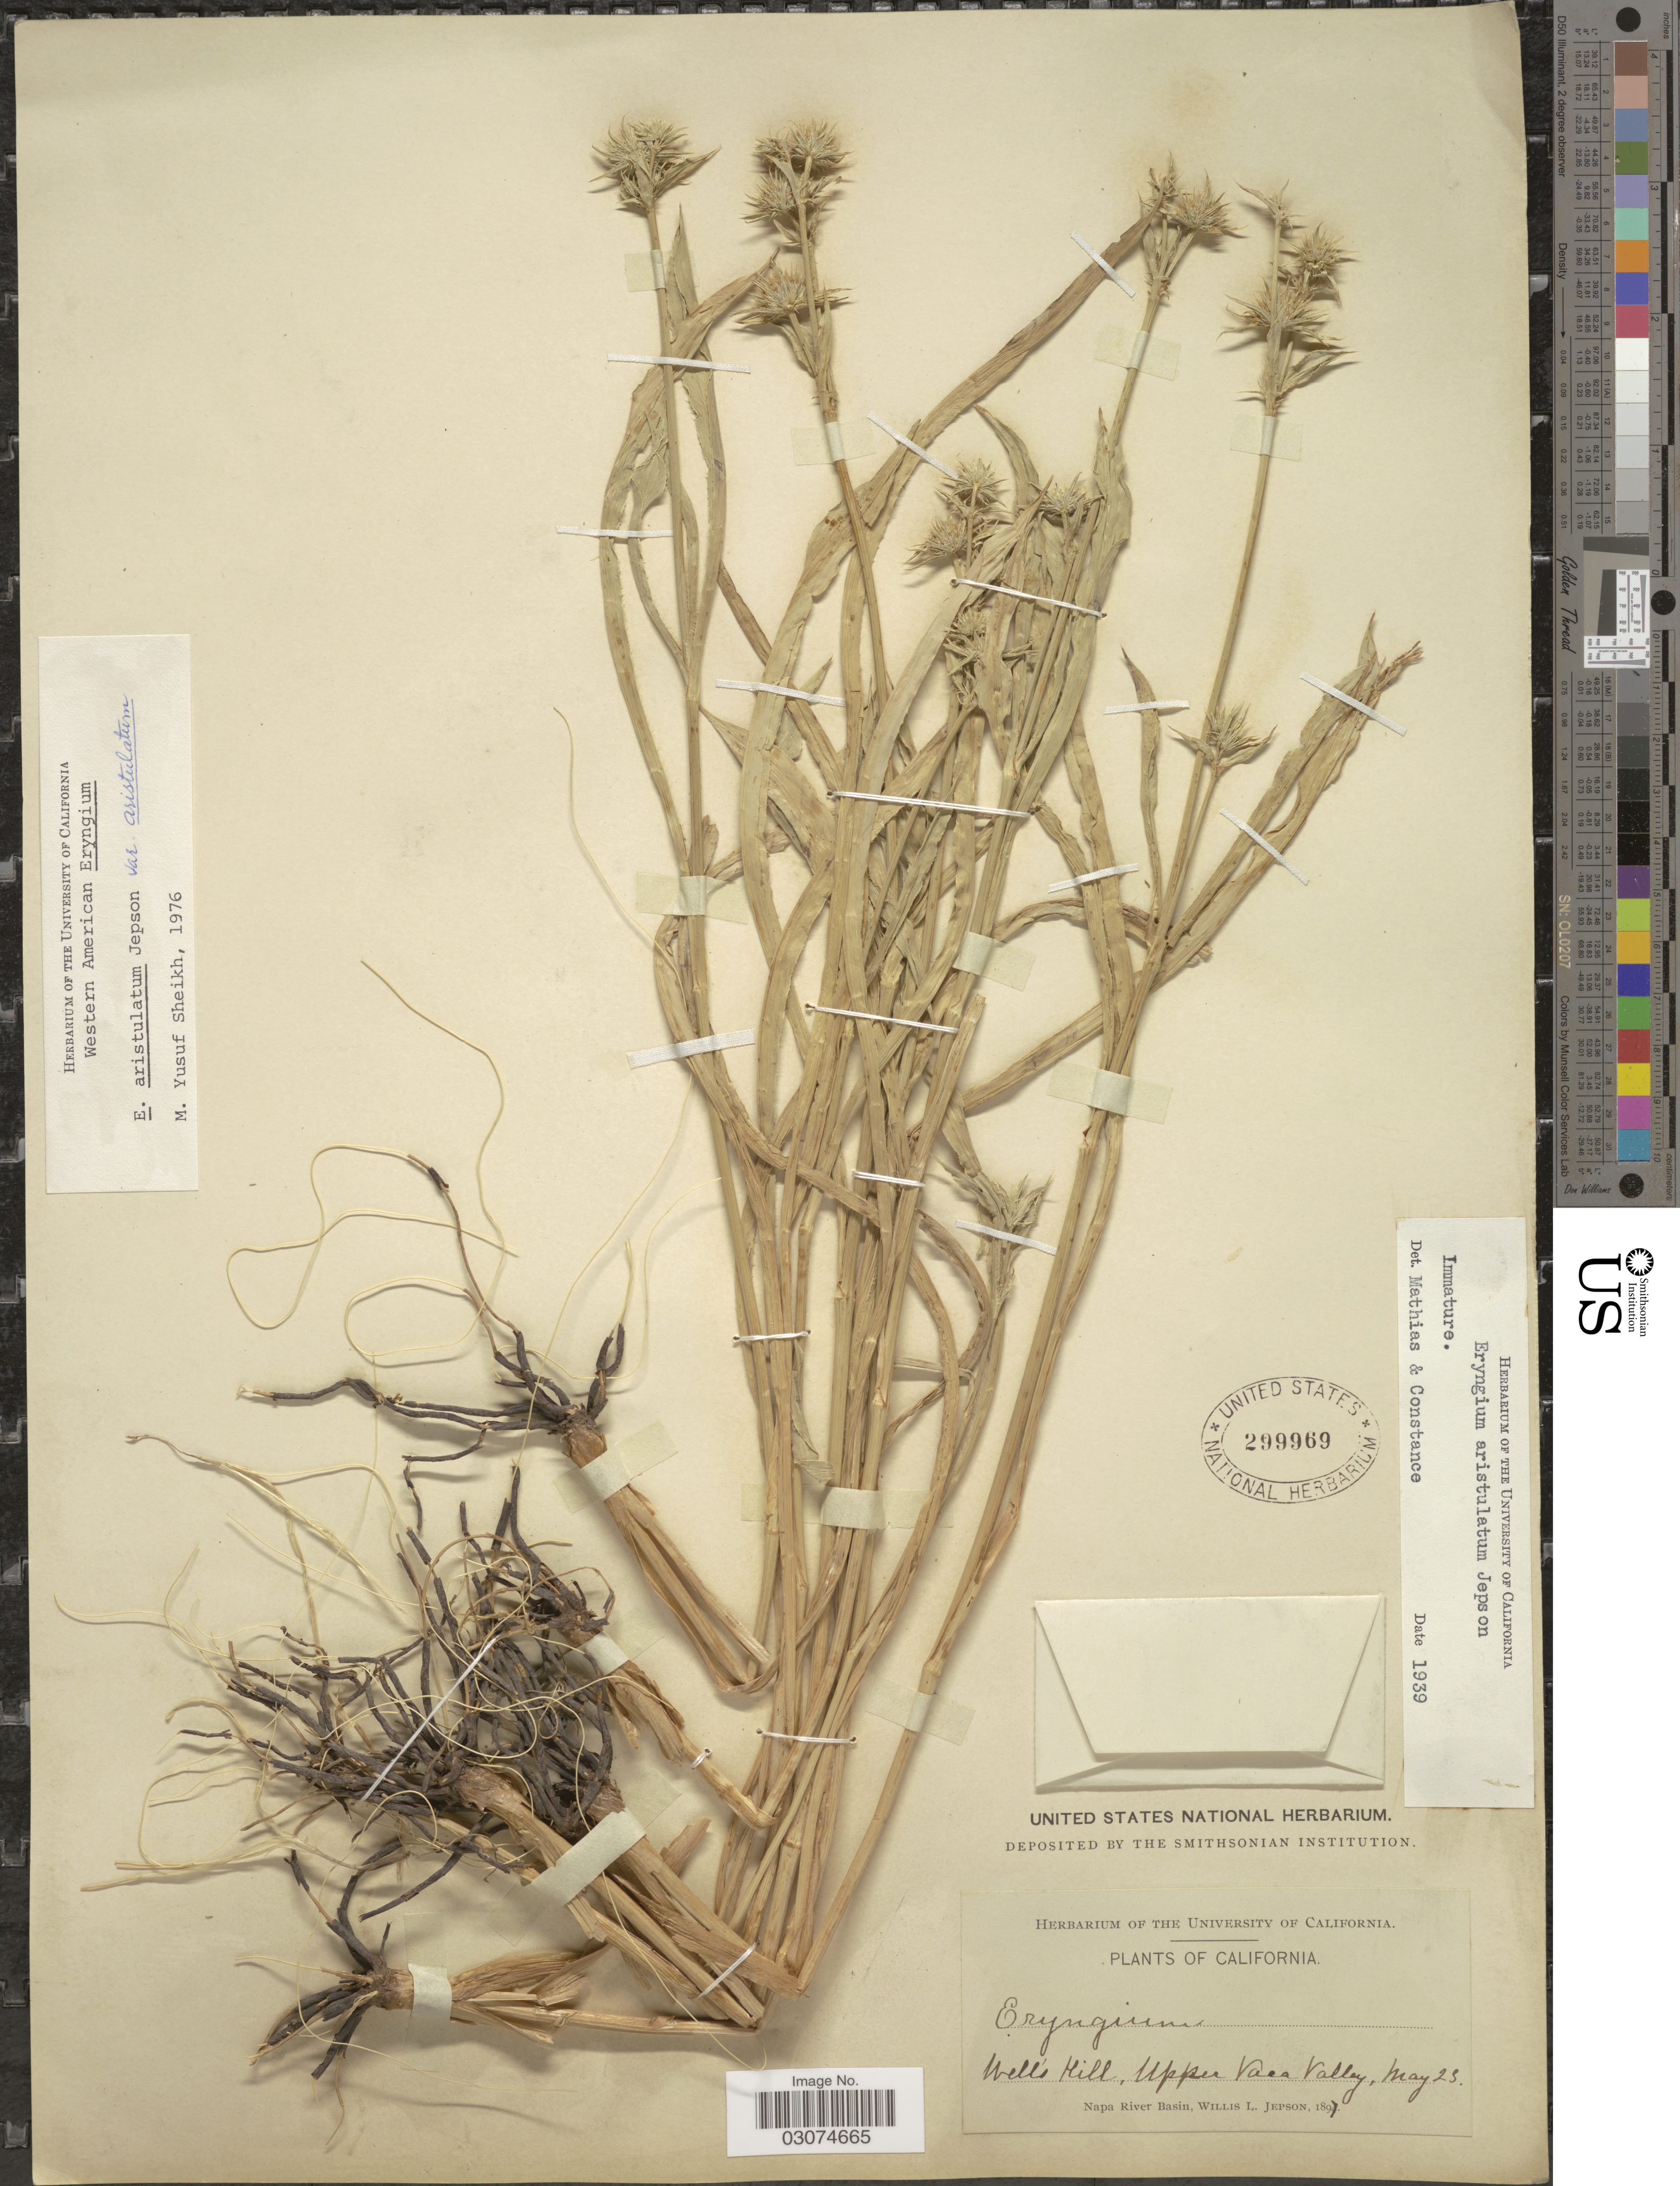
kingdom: Plantae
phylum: Tracheophyta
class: Magnoliopsida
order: Apiales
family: Apiaceae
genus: Eryngium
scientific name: Eryngium aristulatum var. aristulatum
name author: Jeps.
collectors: W. L. Jepson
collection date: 1897-05-23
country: United States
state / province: California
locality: Well's Hill, Upper Vaca Valley. Napa River Basin.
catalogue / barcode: US 299969